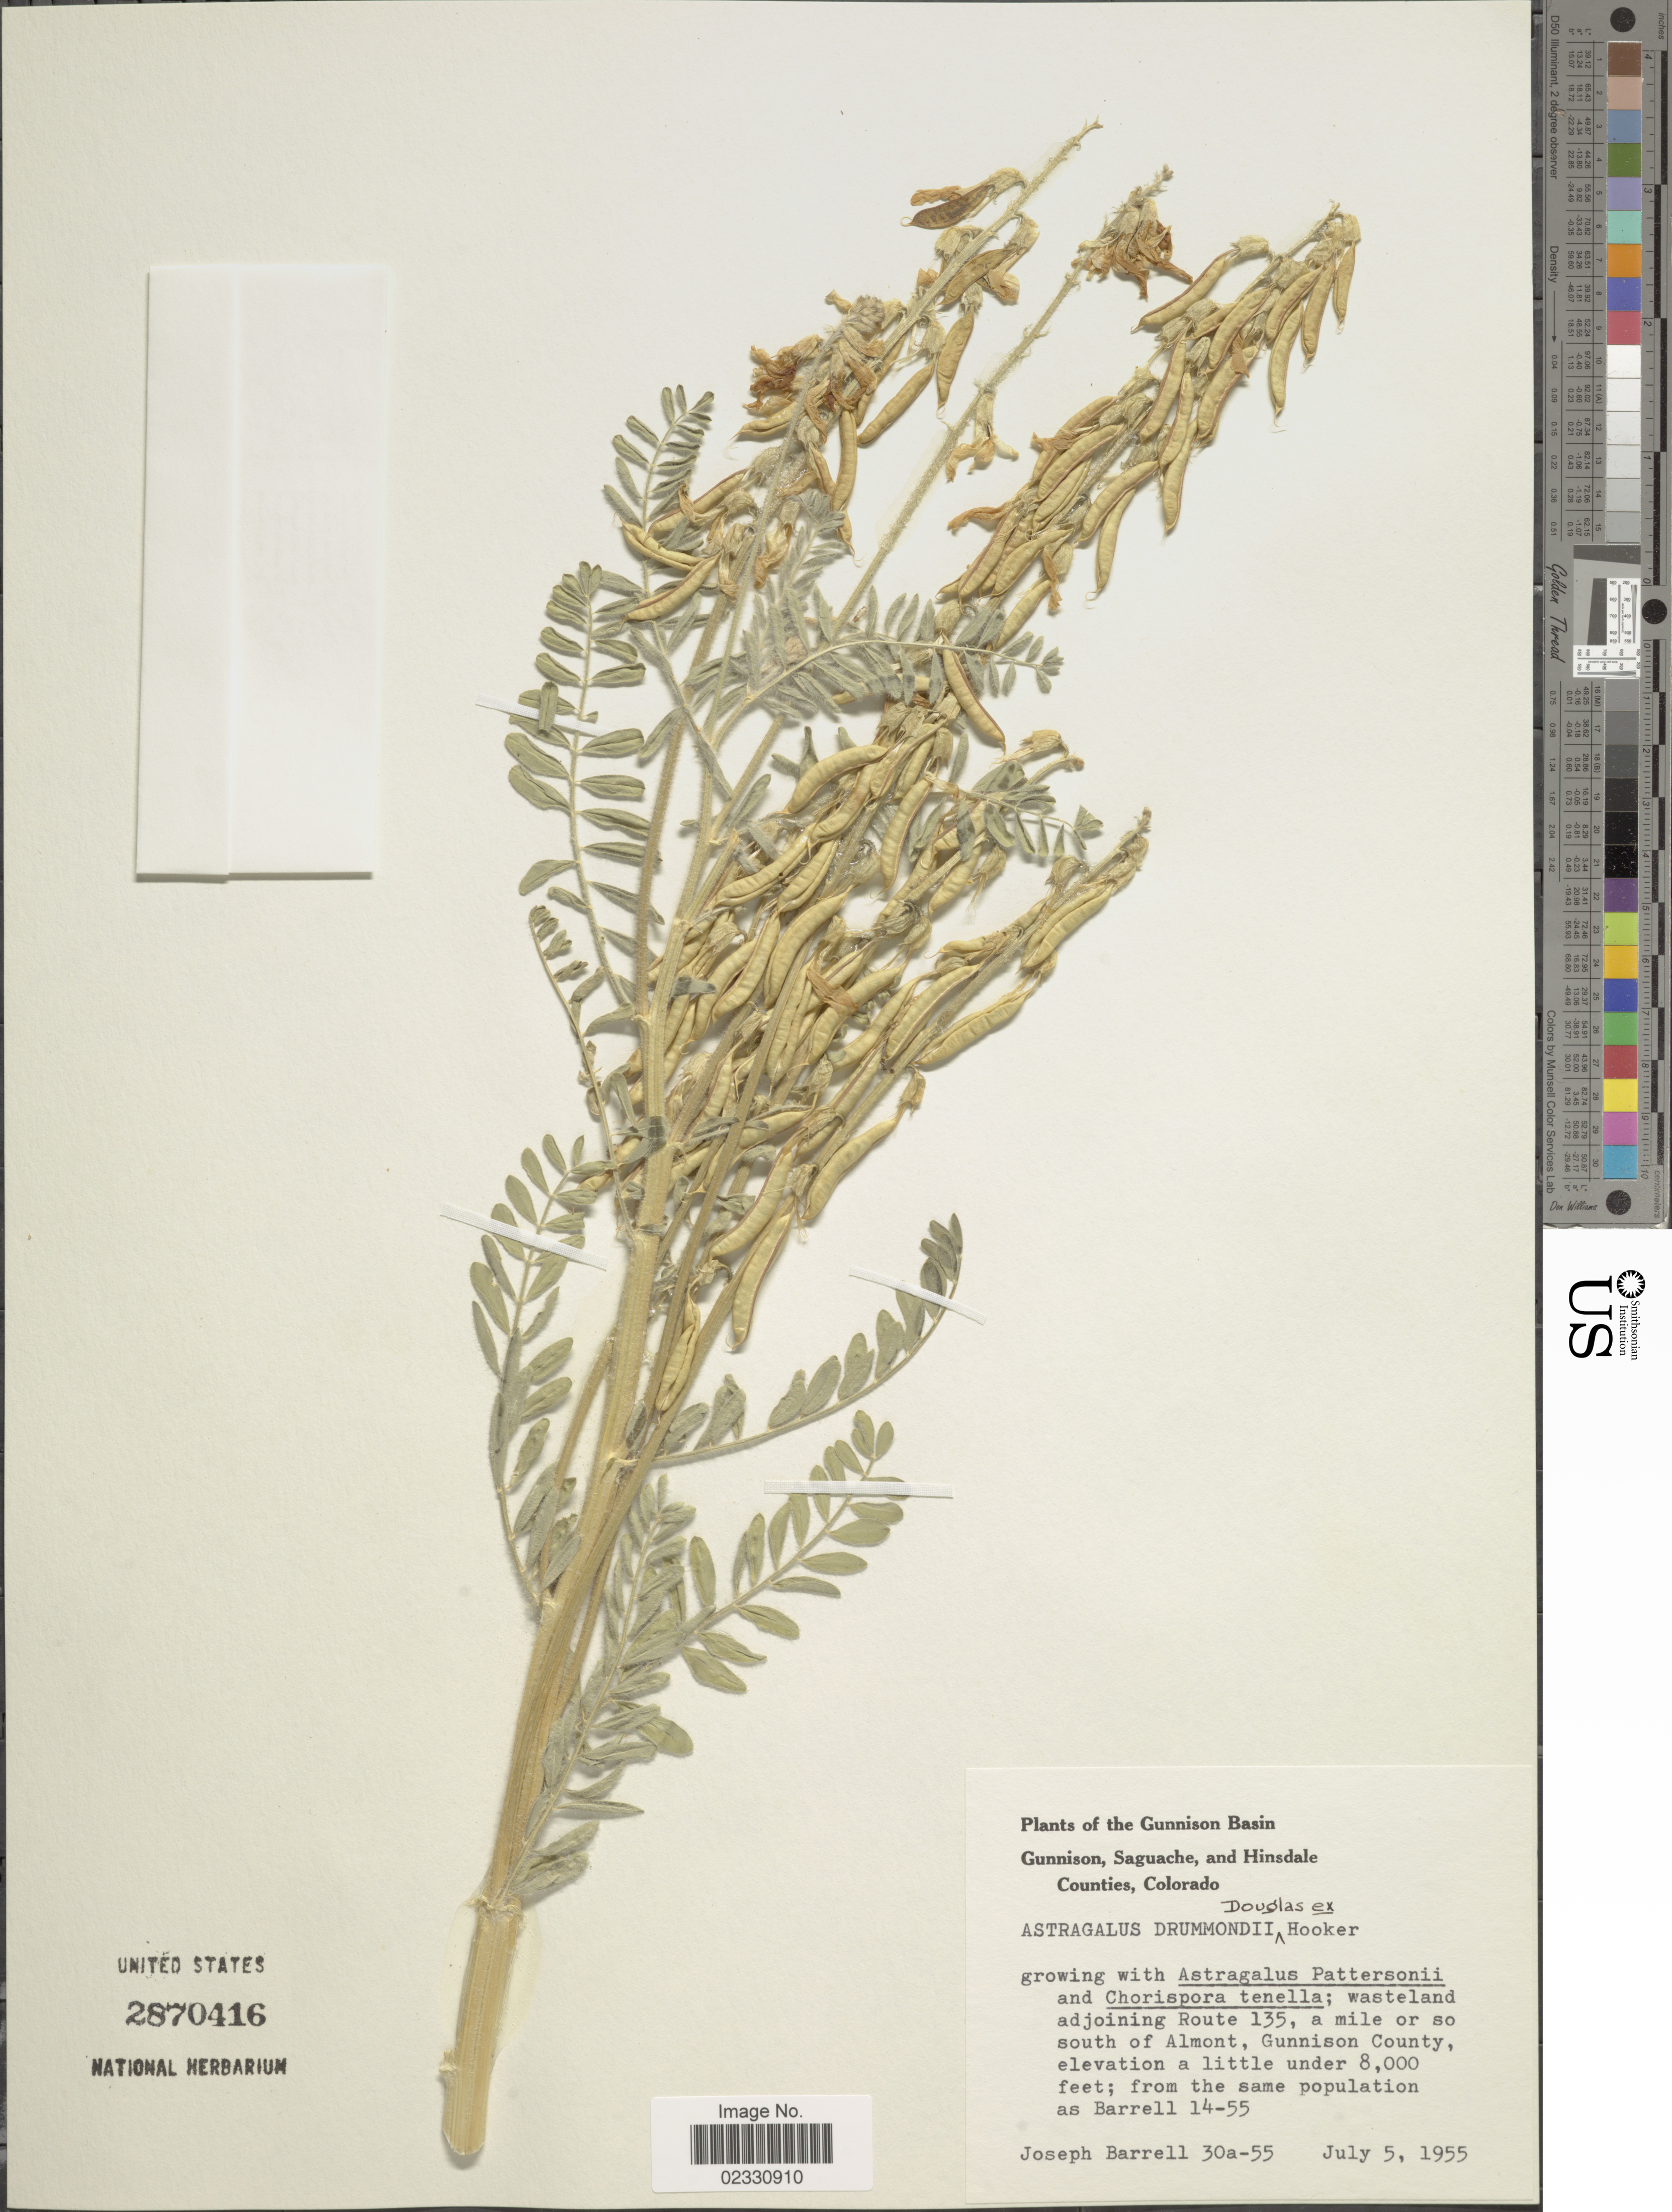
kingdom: Plantae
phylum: Tracheophyta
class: Magnoliopsida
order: Fabales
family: Fabaceae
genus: Astragalus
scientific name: Astragalus drummondii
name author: Hook.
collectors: J. Barrell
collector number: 30a-55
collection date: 1955-07-05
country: United States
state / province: Colorado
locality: The Gunnison Basin Gunnison, Saguache, and Hinsdale Counties; wasteland adjoining Route 135, a mile or so south of Almont, Gunnison County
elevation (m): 2438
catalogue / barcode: US 2870416